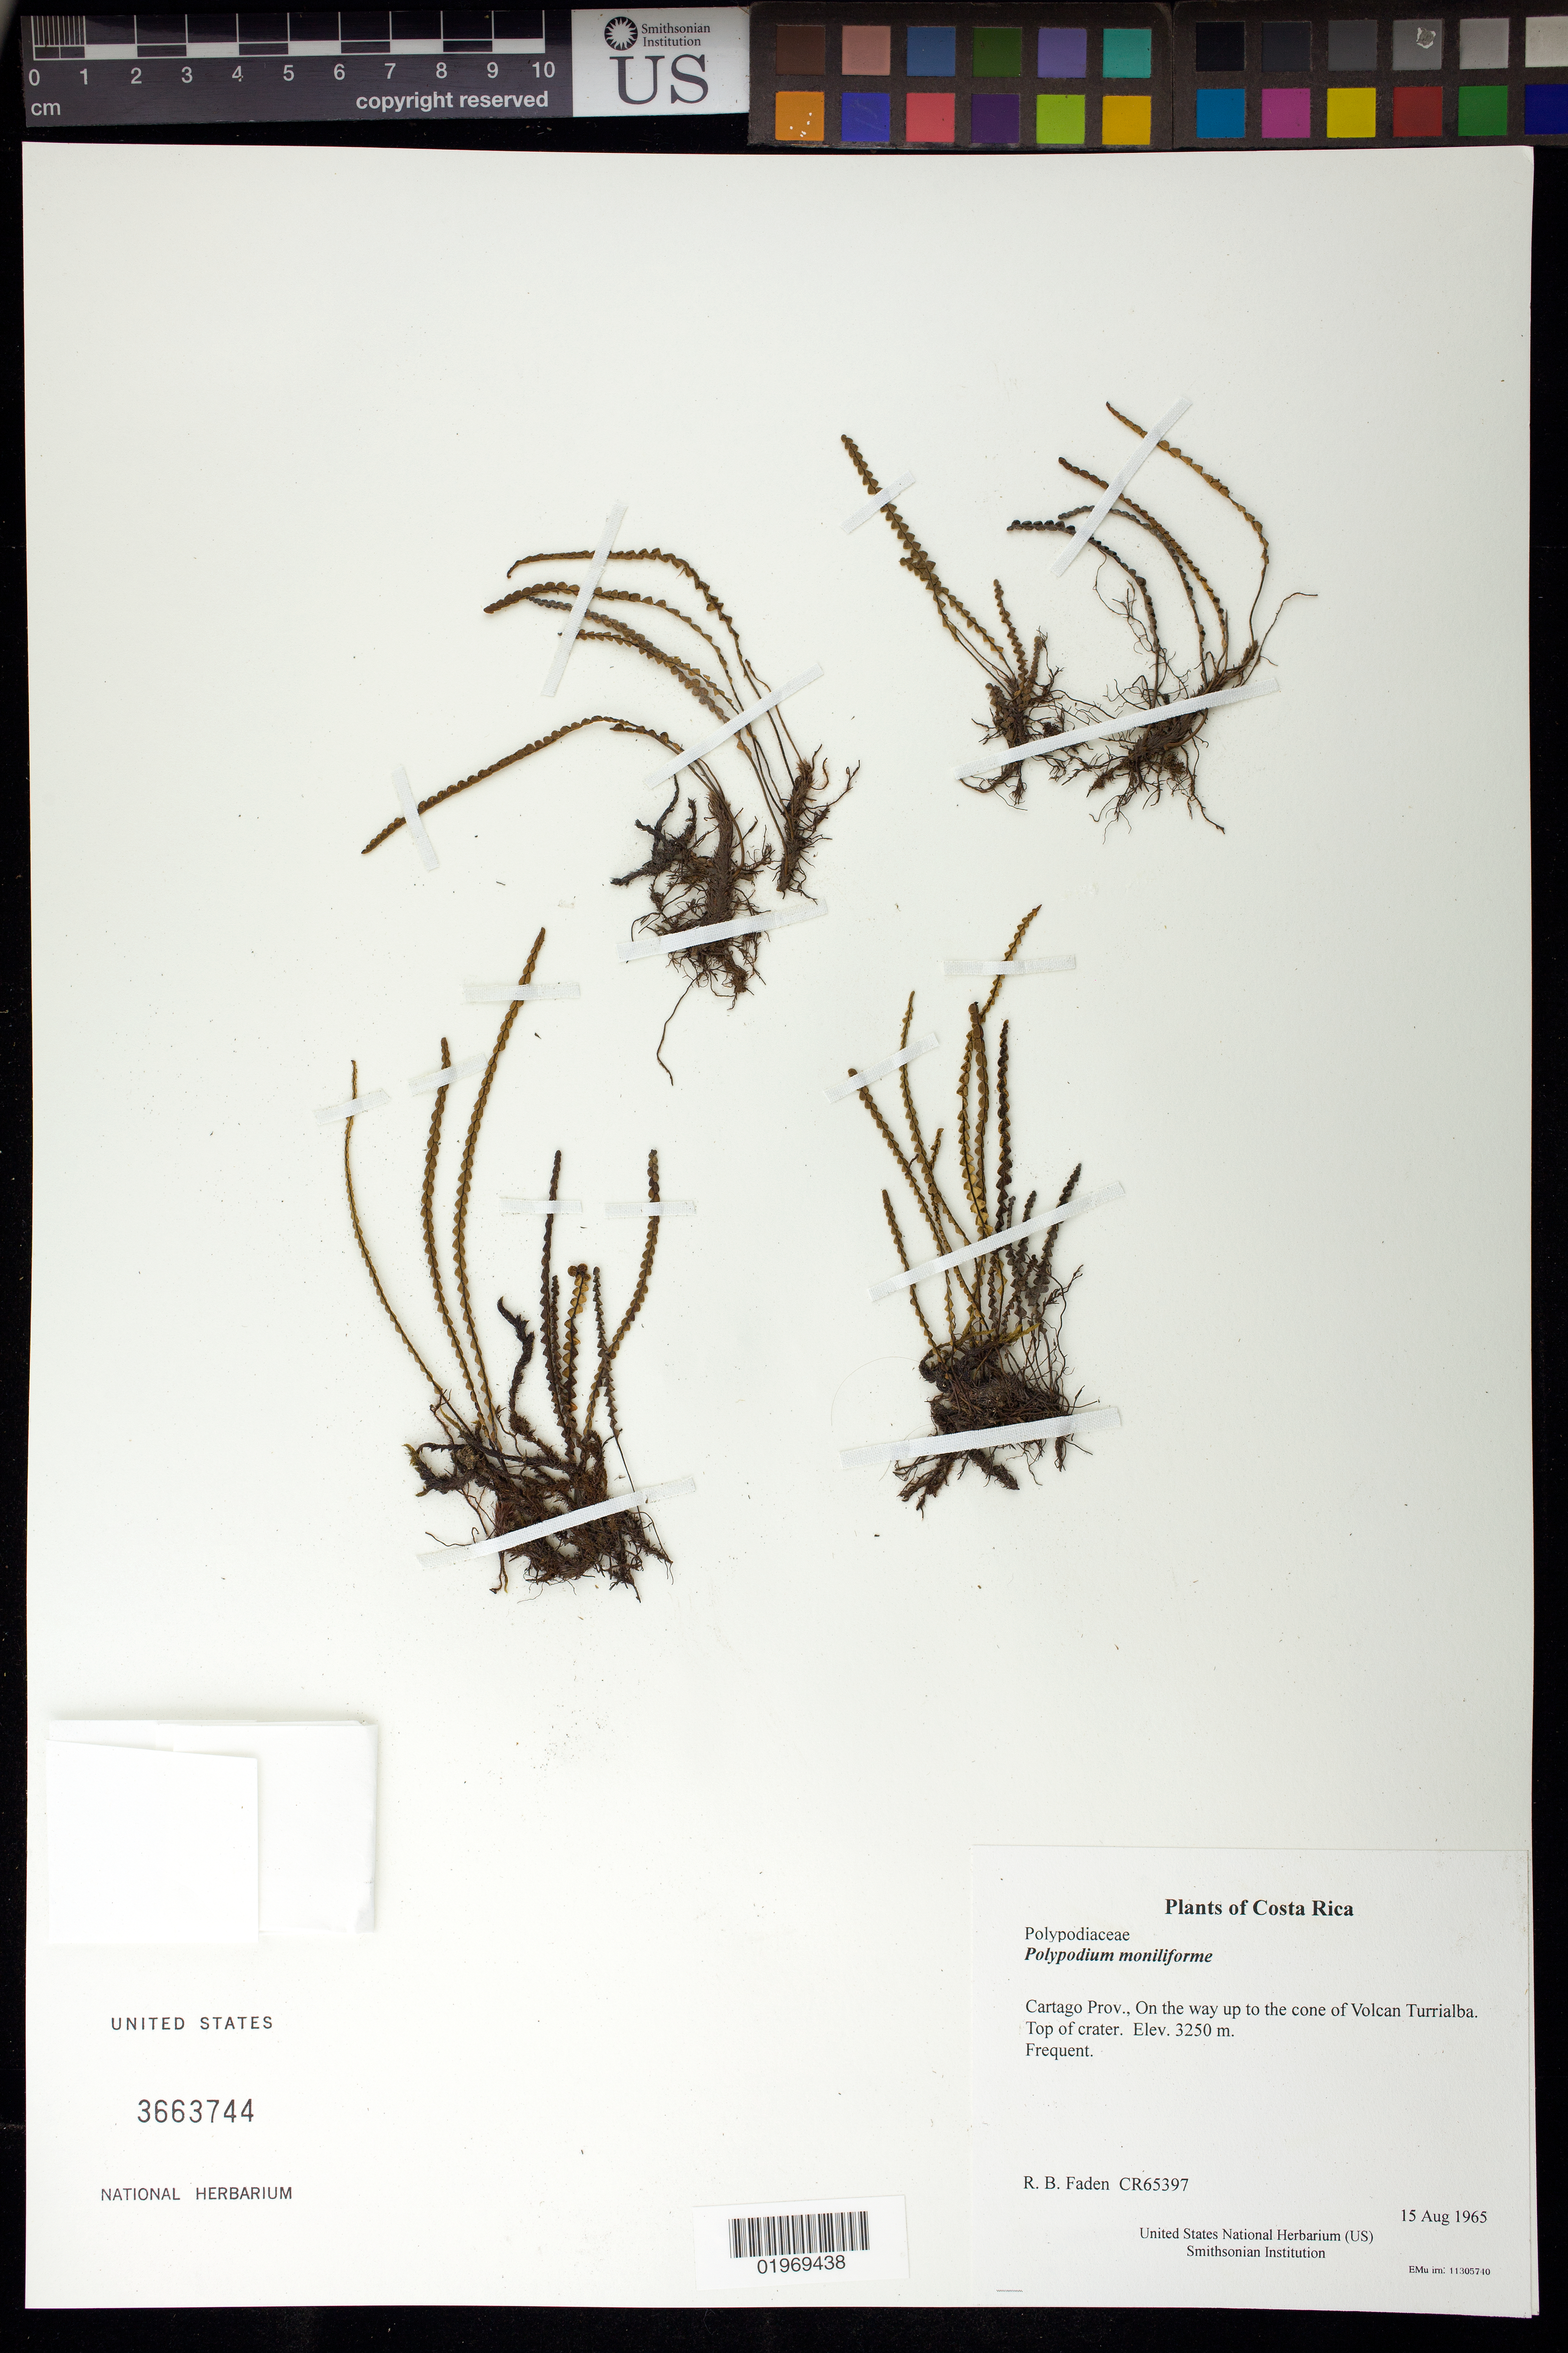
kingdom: Plantae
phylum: Tracheophyta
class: Polypodiopsida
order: Polypodiales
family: Polypodiaceae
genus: Melpomene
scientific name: Melpomene moniliformis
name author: (Lag. ex Sw.) A.R. Sm. & R.C. Moran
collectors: R. B. Faden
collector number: CR65397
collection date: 1965-08-15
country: Costa Rica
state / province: Cartago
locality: On the way up to the cone of Volcan Turrialba. Top of crater.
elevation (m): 3250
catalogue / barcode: US 3663744